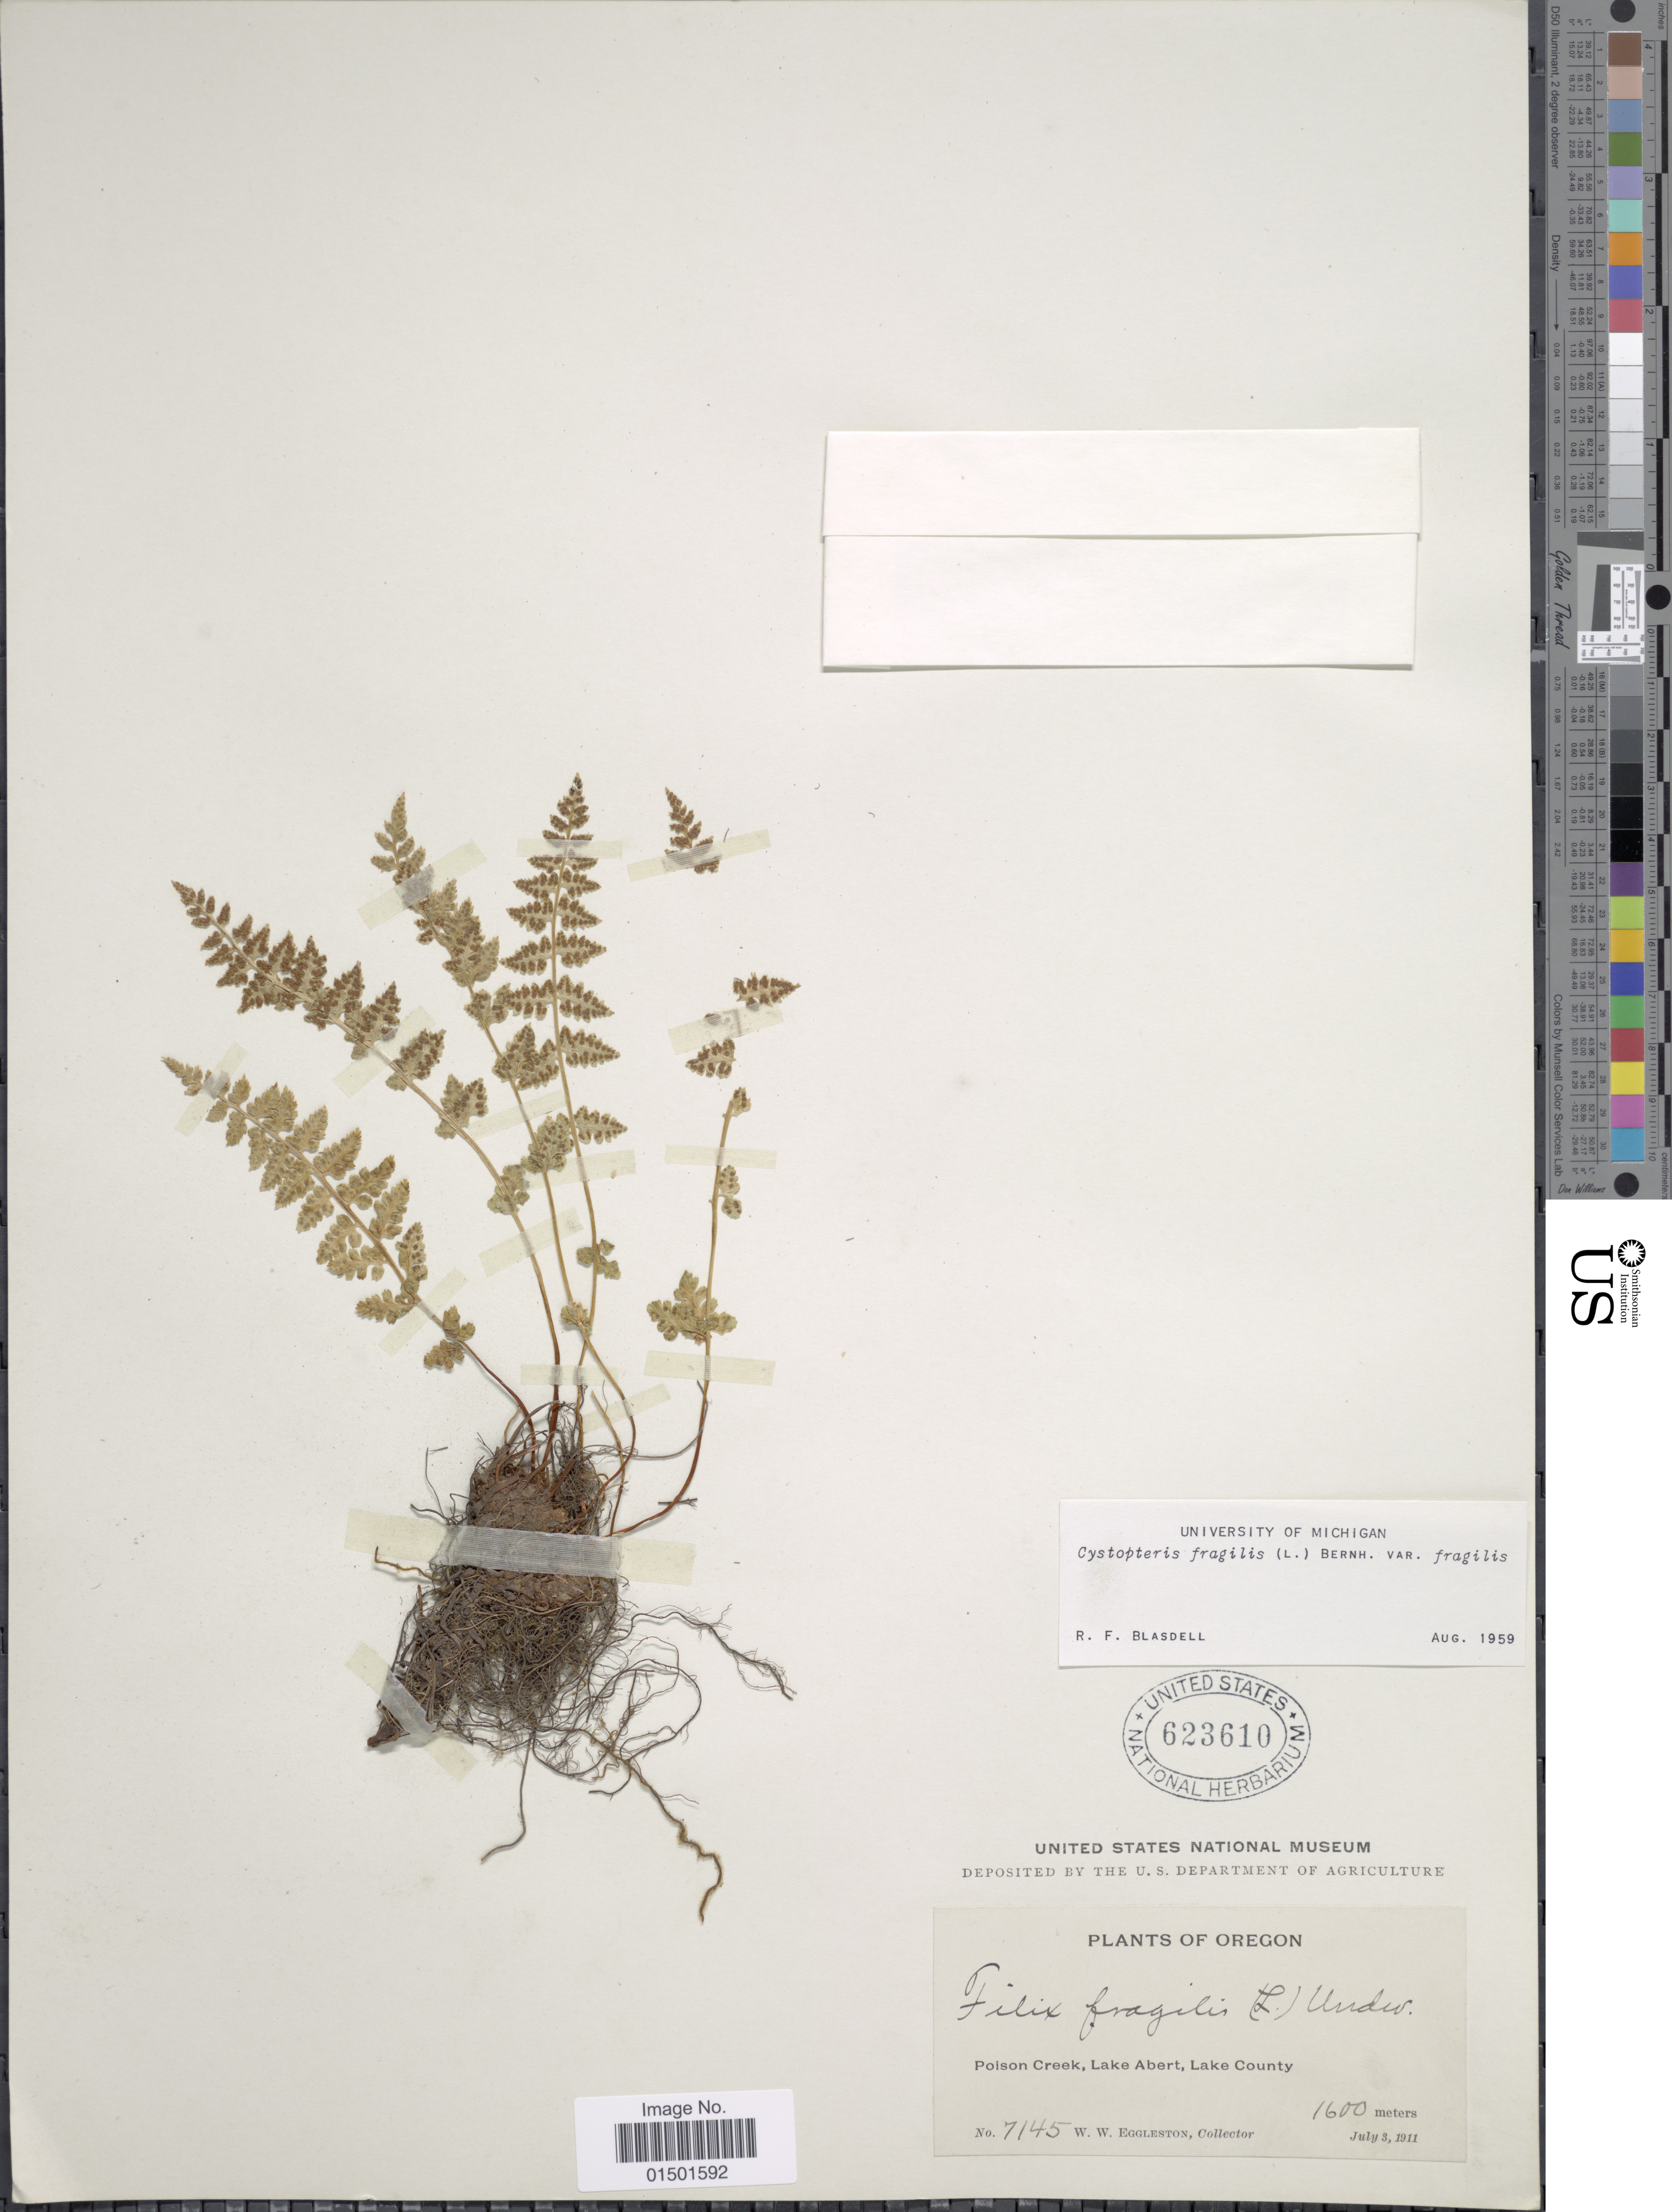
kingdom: Plantae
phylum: Tracheophyta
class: Polypodiopsida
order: Polypodiales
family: Cystopteridaceae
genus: Cystopteris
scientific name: Cystopteris fragilis var. fragilis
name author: (L.) Bernh.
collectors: W. W. Eggleston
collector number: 7145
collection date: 1911-07-03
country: United States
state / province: Oregon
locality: Poison Creek, Lake Albert, Lake County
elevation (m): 1600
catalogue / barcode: US 623610